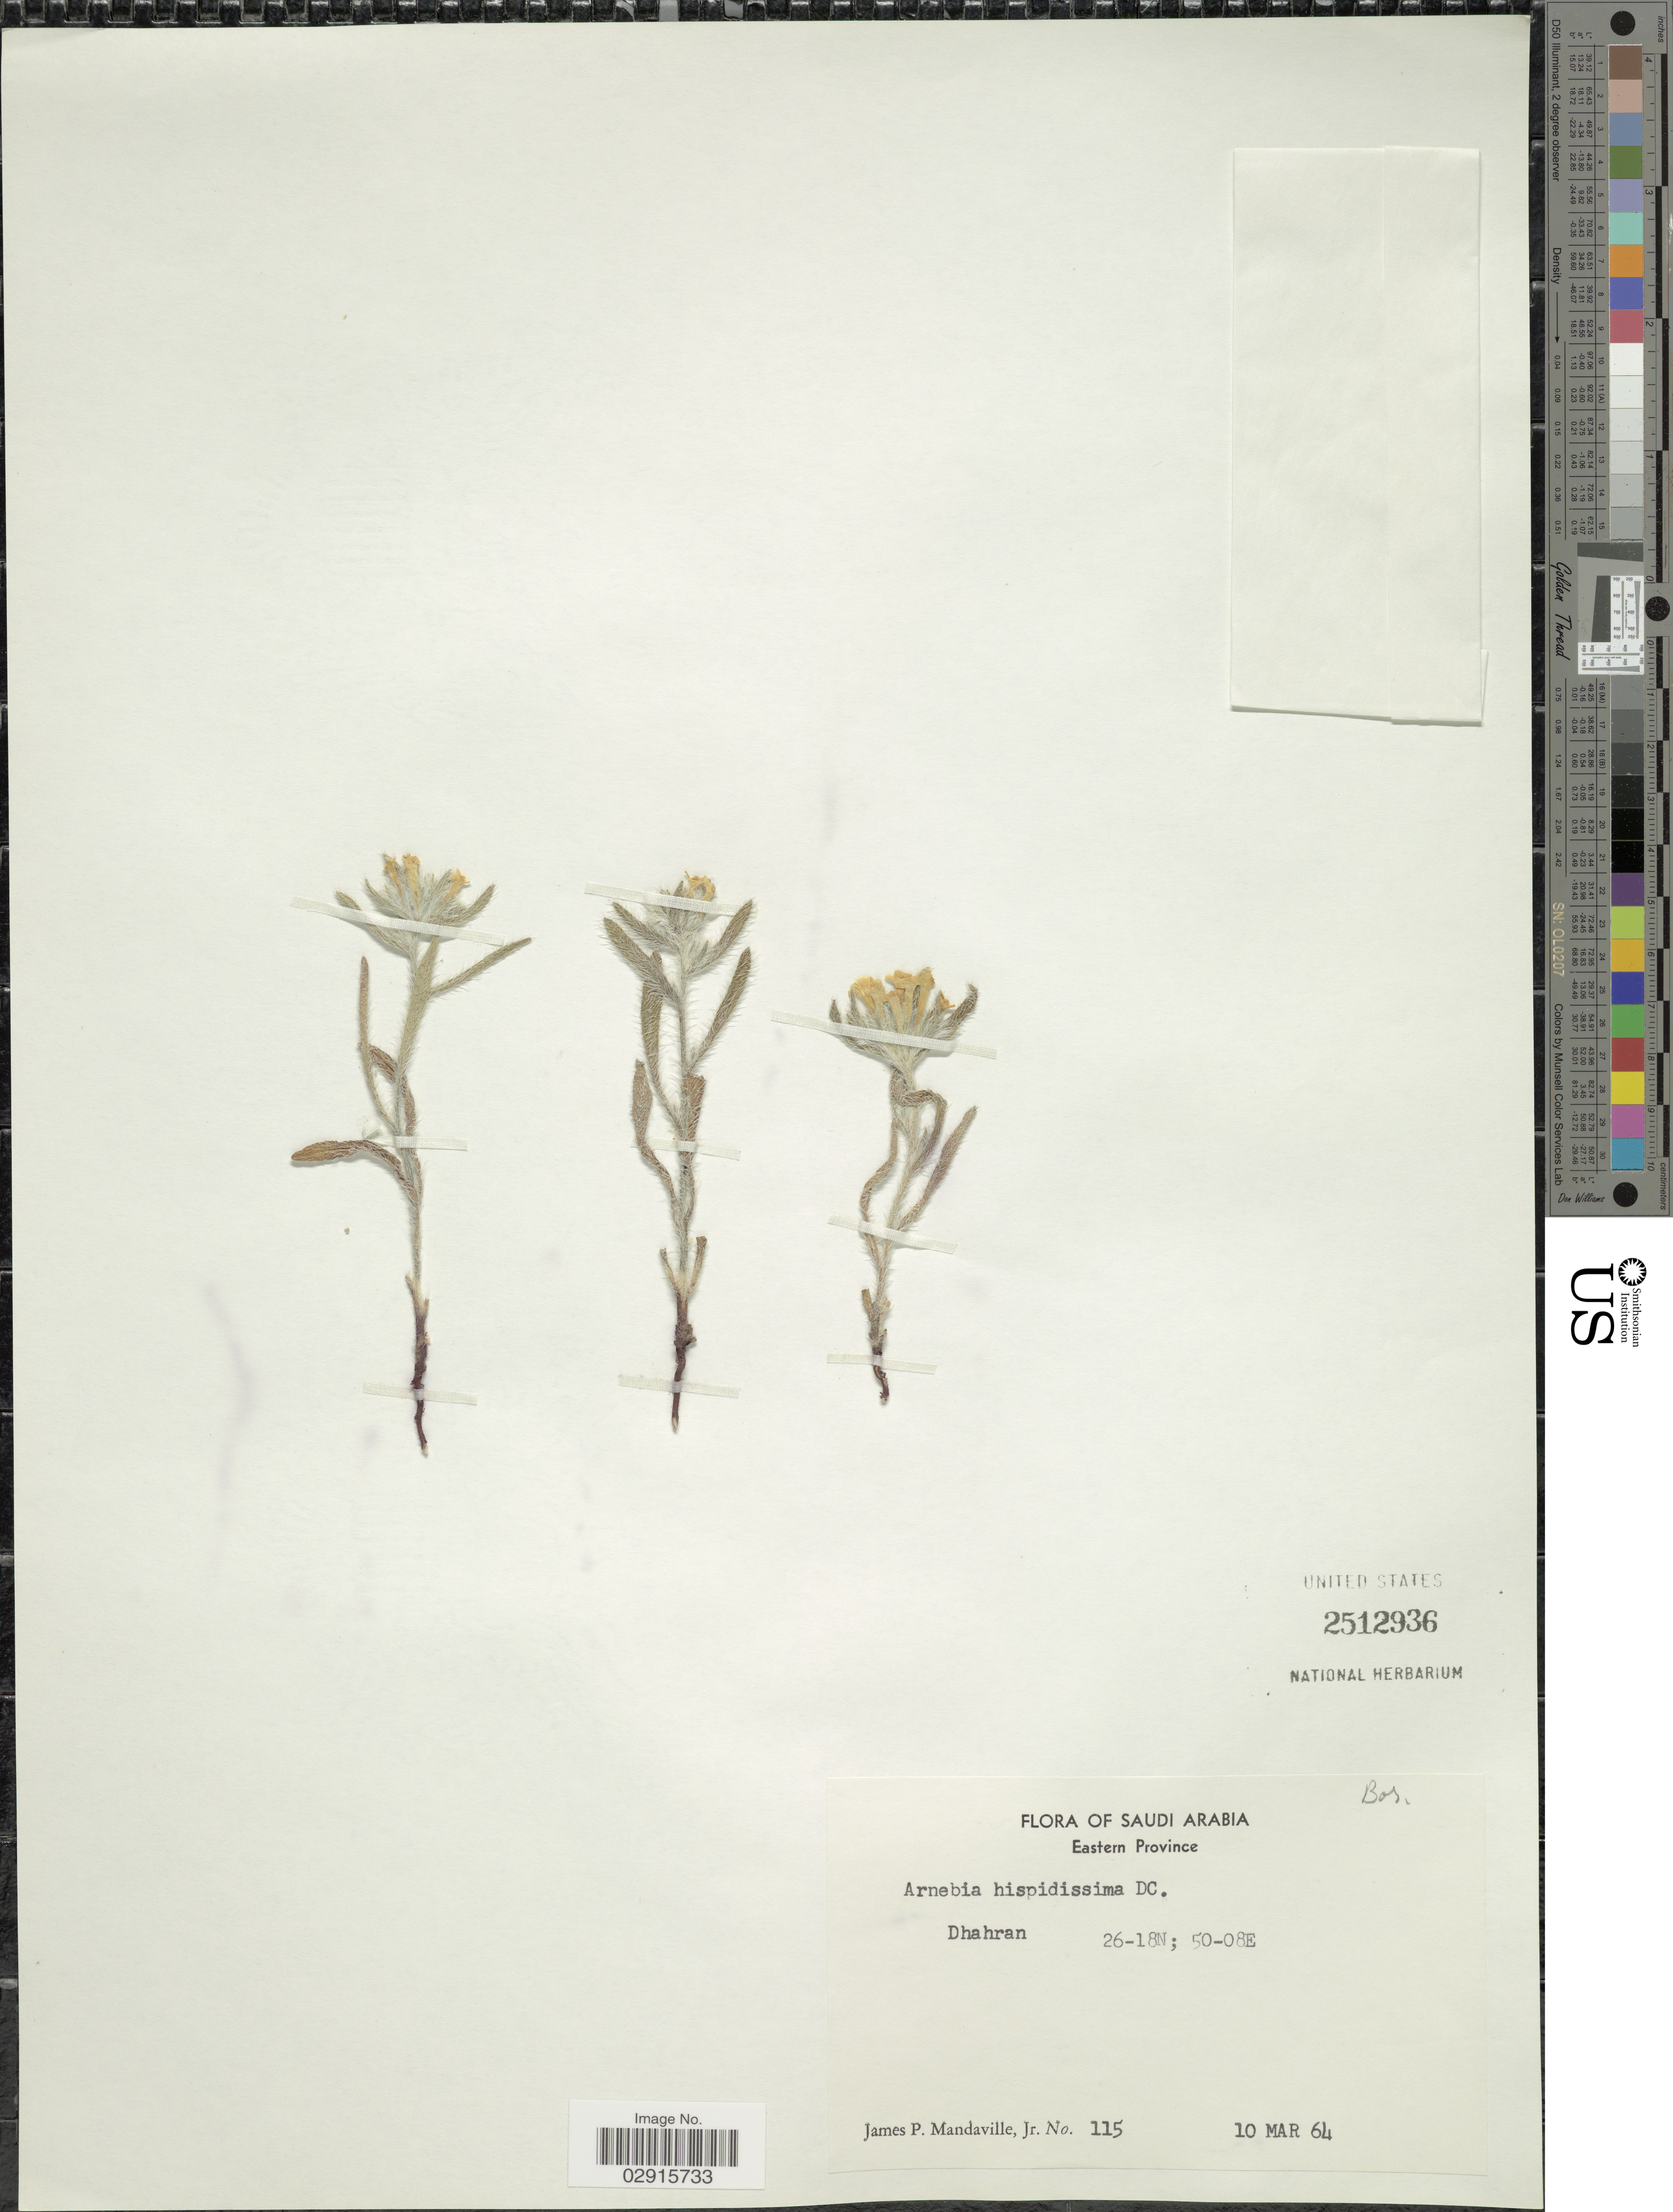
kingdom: Plantae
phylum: Tracheophyta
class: Magnoliopsida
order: Boraginales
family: Boraginaceae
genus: Arnebia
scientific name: Arnebia hispidissima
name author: (Lehm.) A. DC.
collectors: J. Mandaville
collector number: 115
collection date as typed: Transcribed d/m/y: 10/3/64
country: Saudi Arabia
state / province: Ash Sharqiyah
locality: Eastern Province. Dhahran.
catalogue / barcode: US 2512936